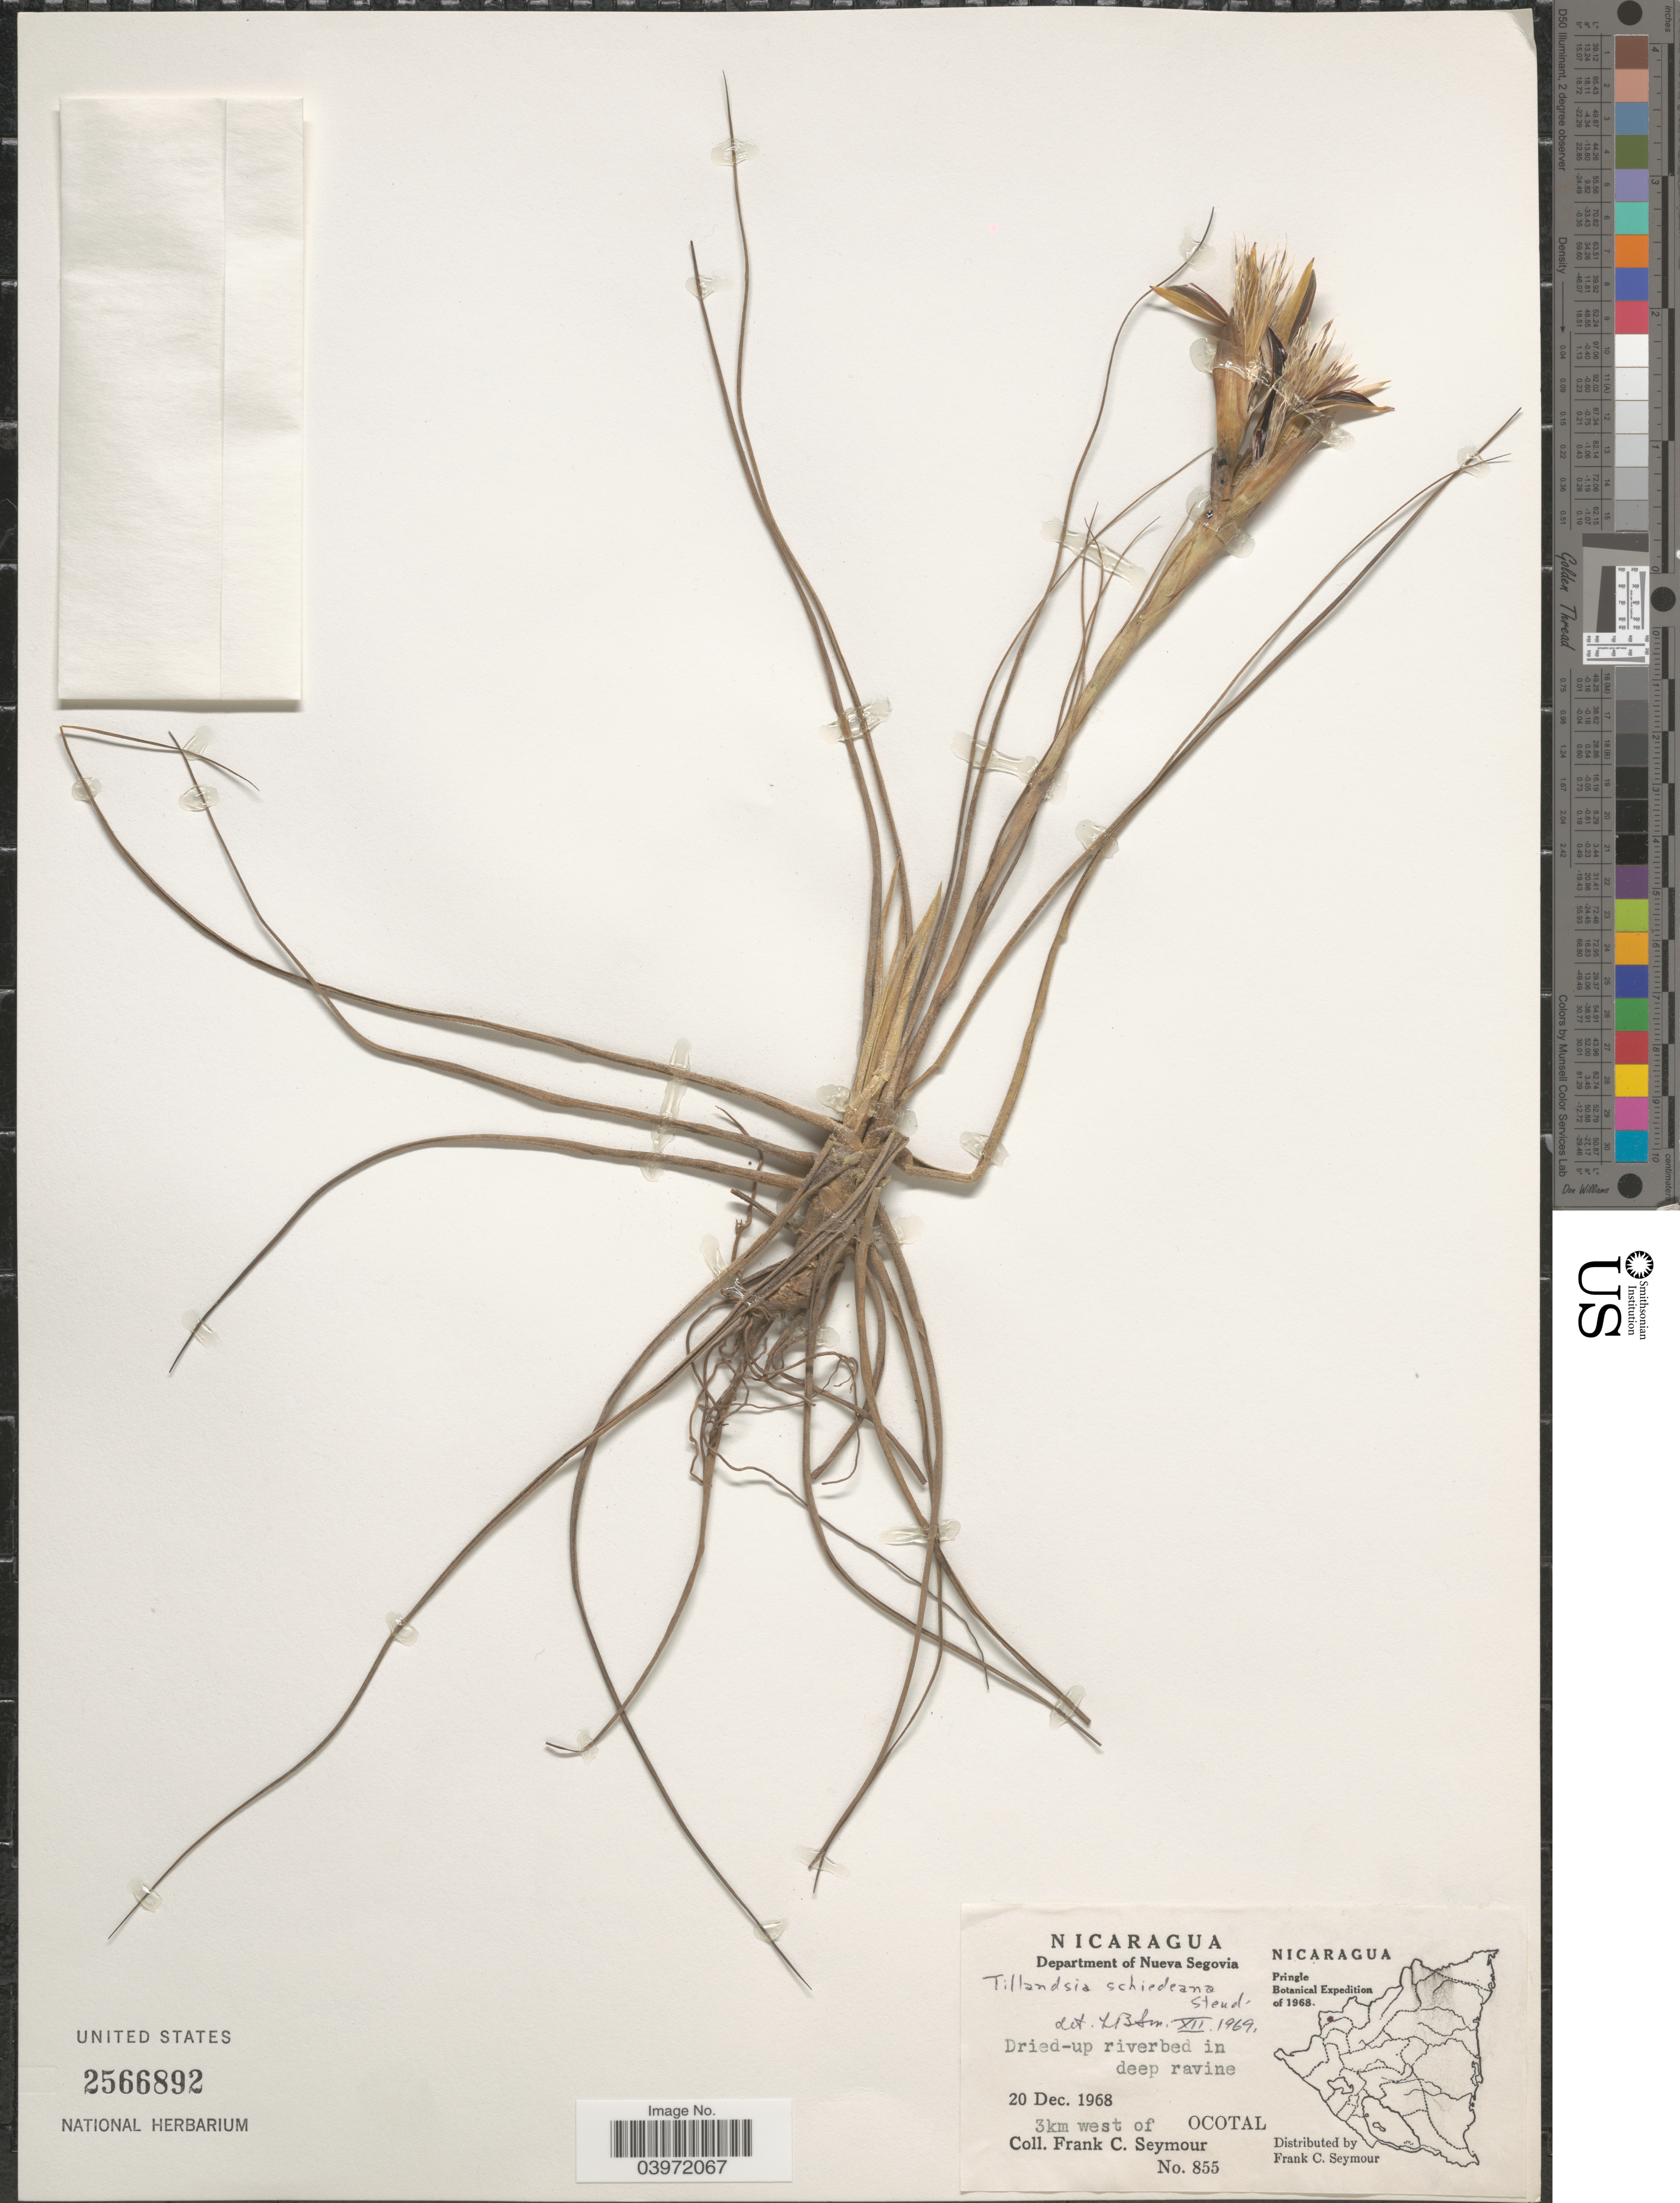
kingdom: Plantae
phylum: Tracheophyta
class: Liliopsida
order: Poales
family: Bromeliaceae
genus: Tillandsia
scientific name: Tillandsia schiedeana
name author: Steud.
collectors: F. C. Seymour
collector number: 855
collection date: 1968-12-20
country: Nicaragua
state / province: Nueva Segovia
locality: Department of Nueva Segovia. 3km west of Ocotal.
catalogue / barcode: US 2566892